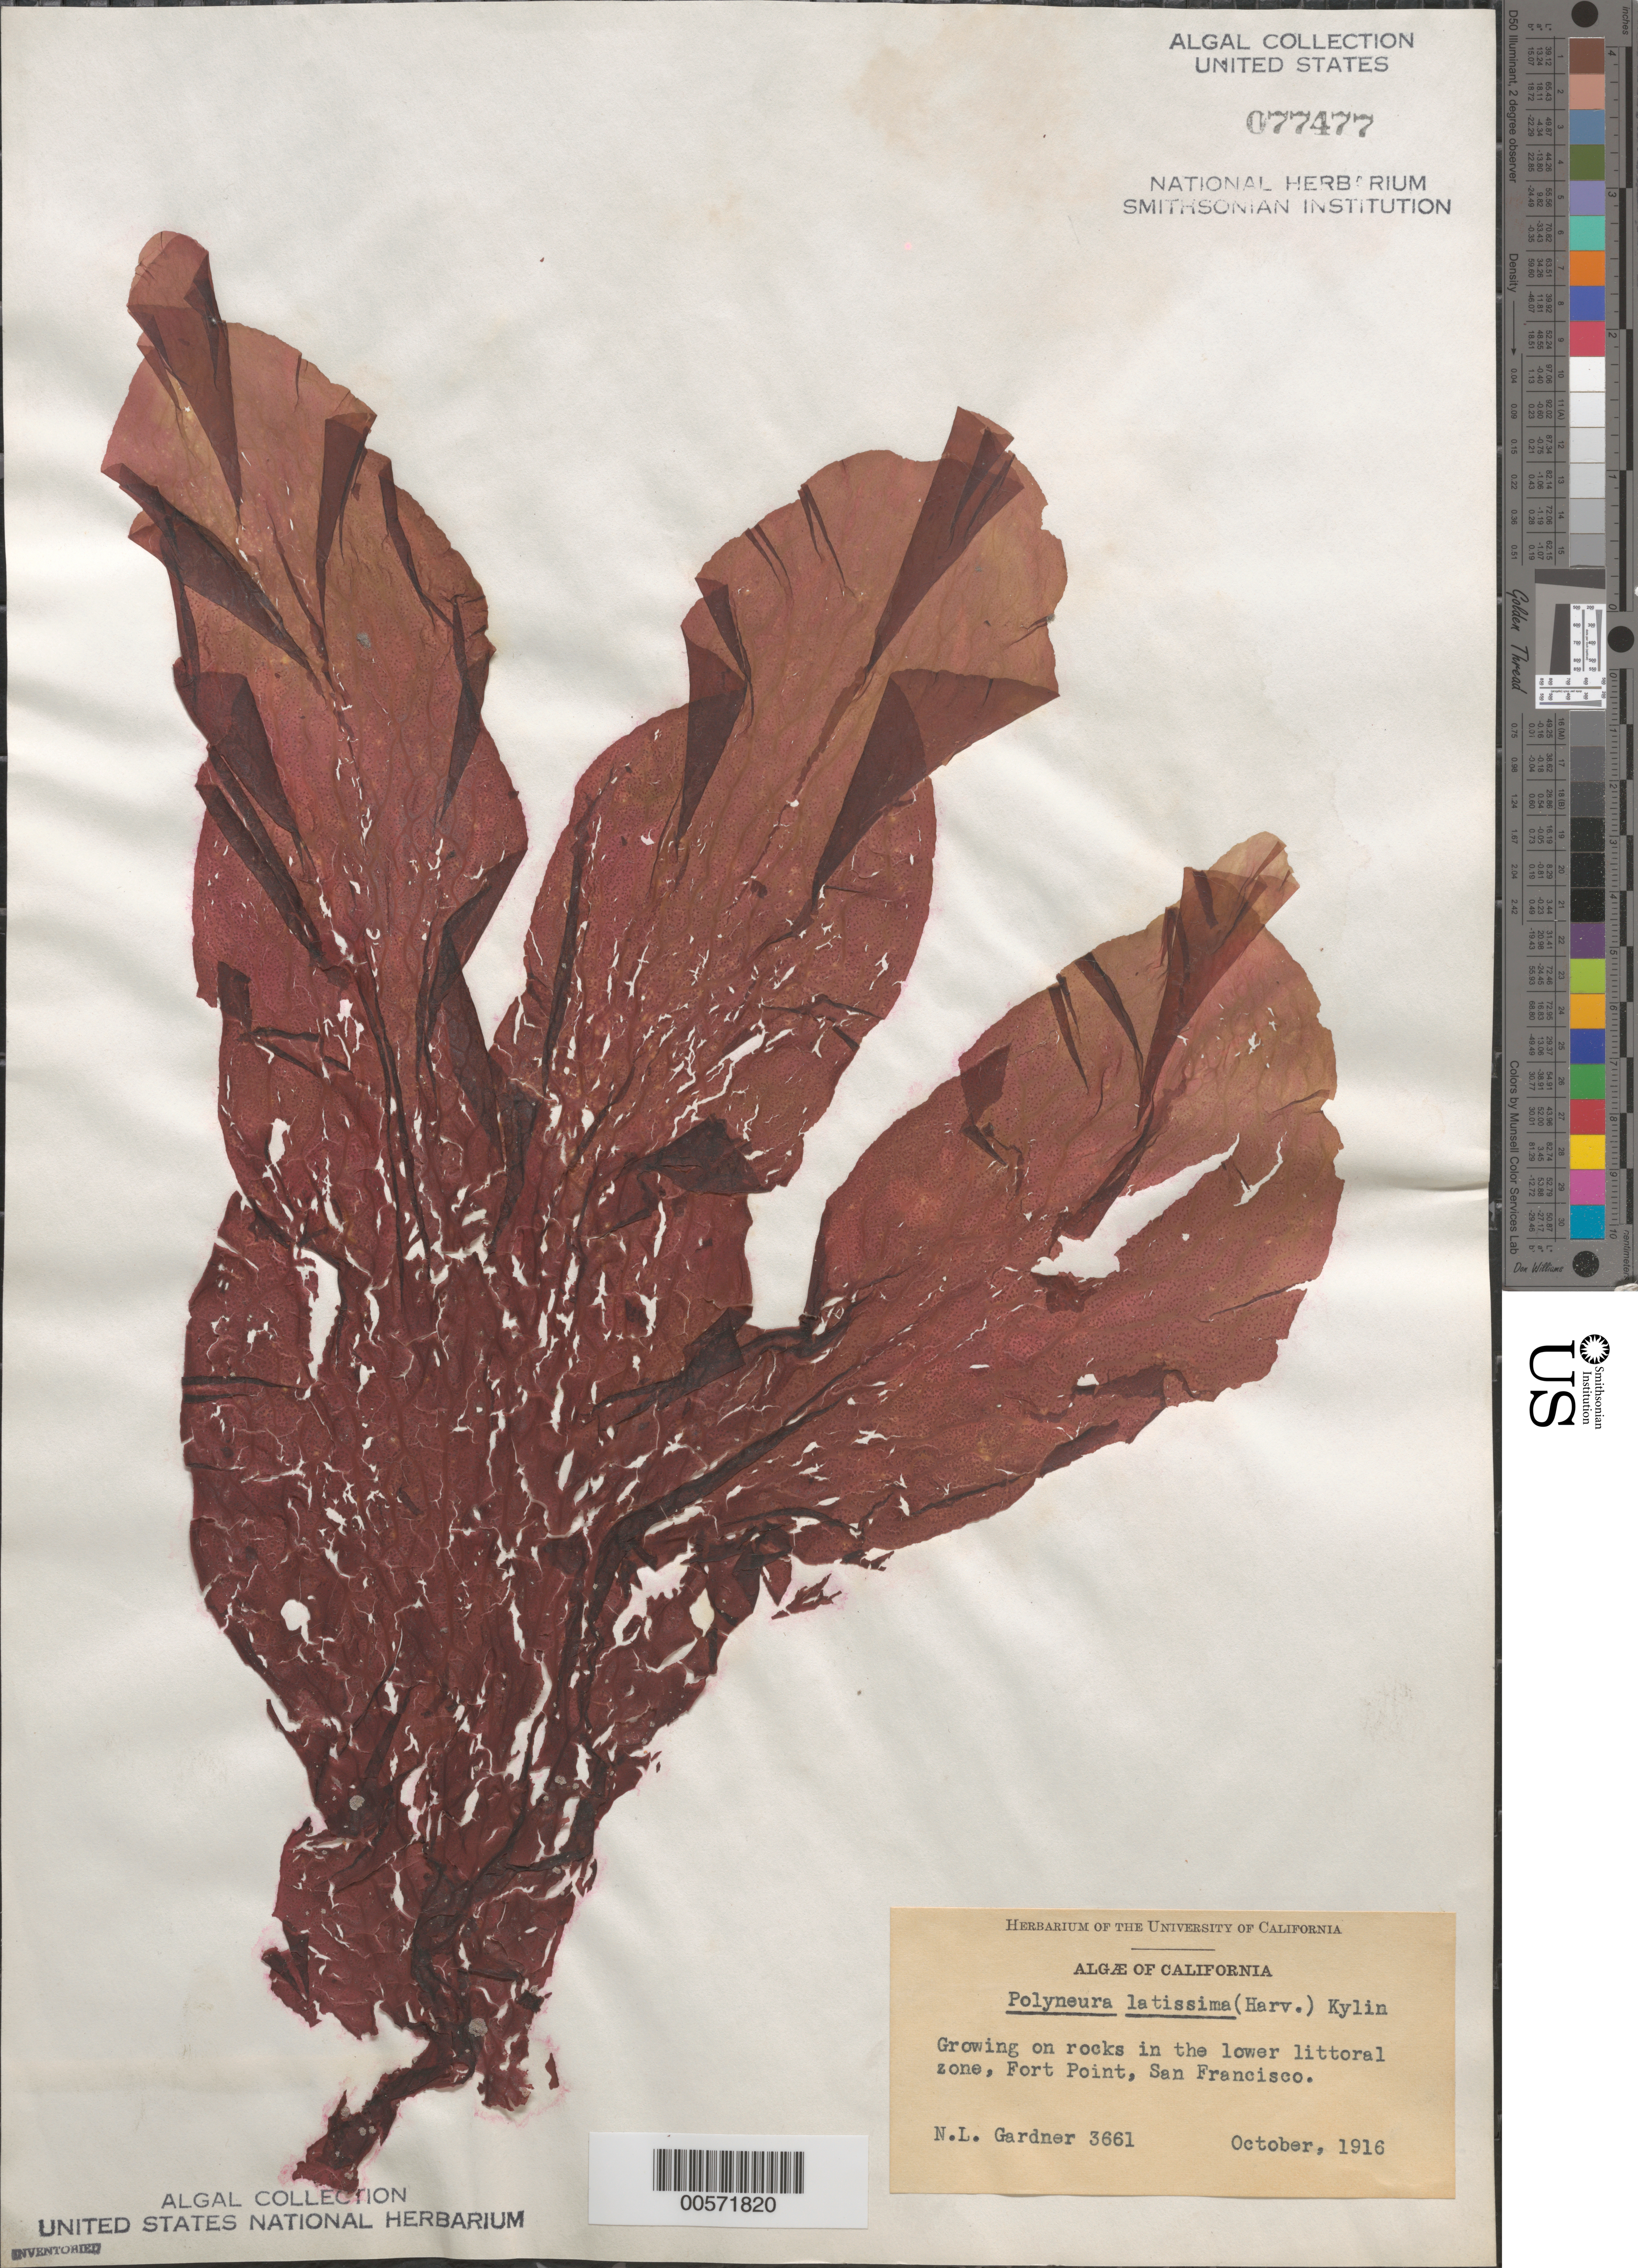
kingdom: Plantae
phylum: Rhodophyta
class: Florideophyceae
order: Ceramiales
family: Delesseriaceae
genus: Polyneura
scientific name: Polyneura latissima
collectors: N. Gardner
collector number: NLG 3661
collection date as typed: Oct 1916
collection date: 1916-10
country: United States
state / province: California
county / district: San Francisco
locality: San Francisco, Fort Point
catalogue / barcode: US 77477